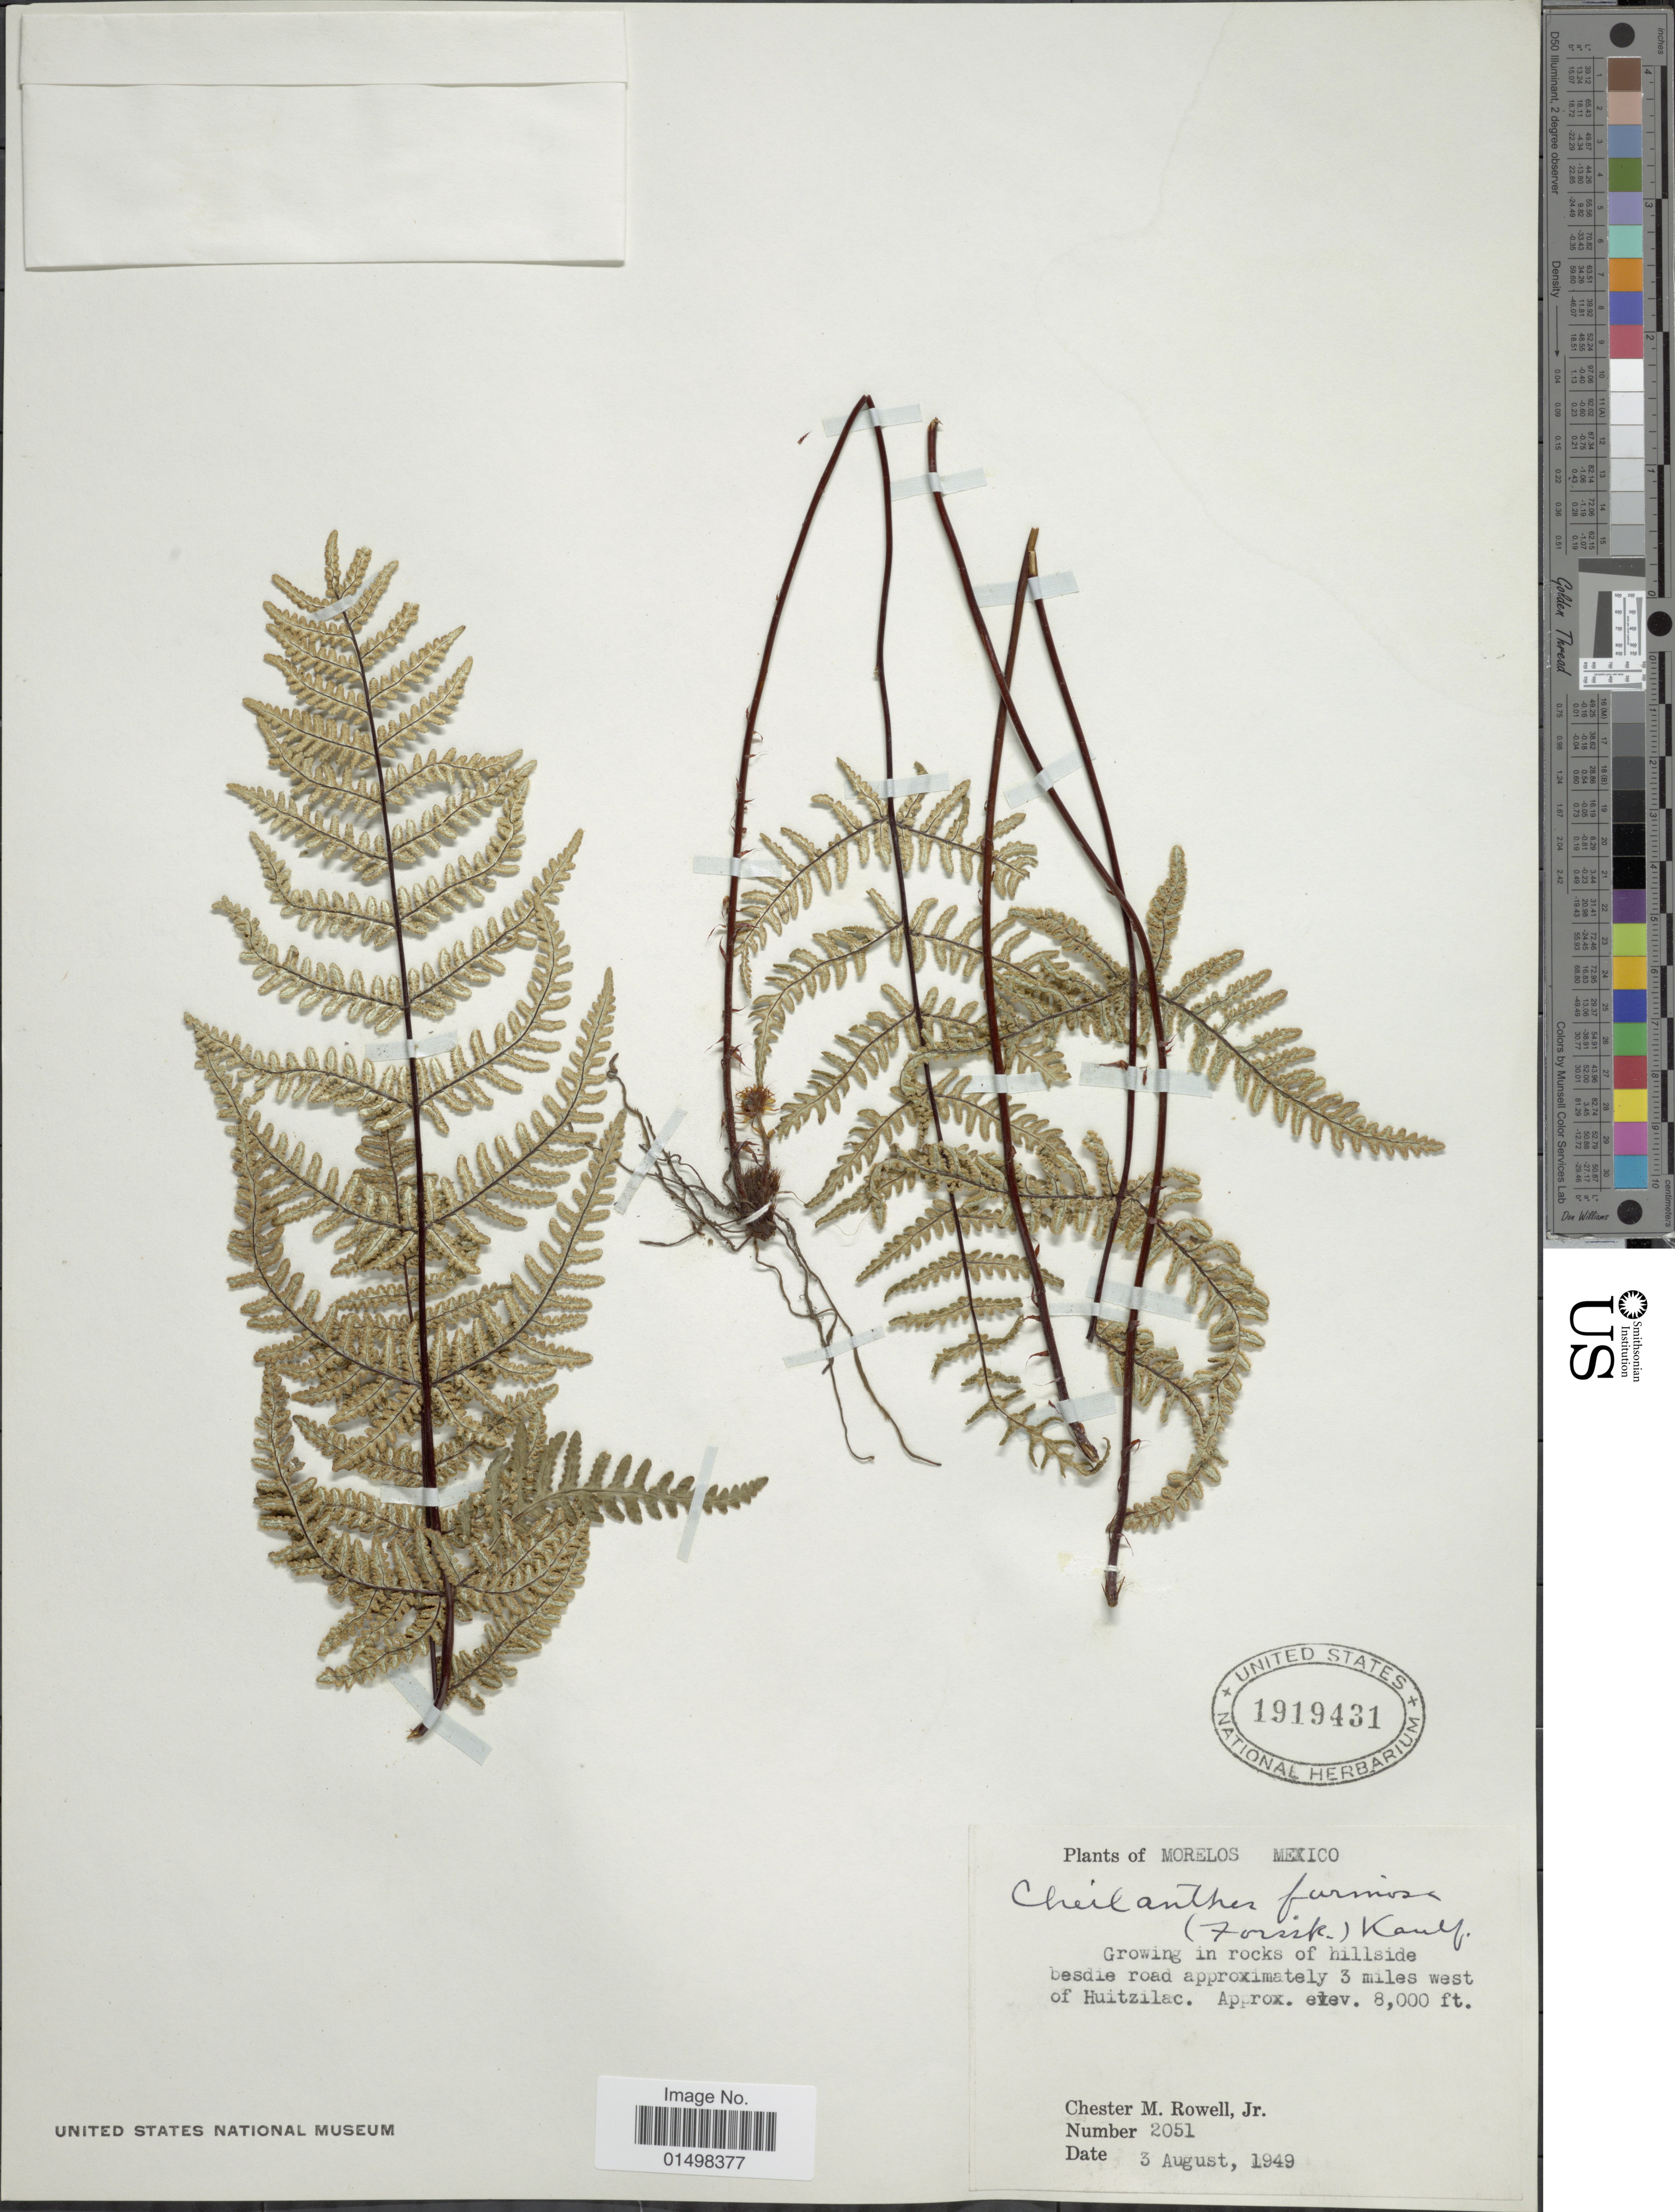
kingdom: Plantae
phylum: Tracheophyta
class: Polypodiopsida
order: Polypodiales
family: Pteridaceae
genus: Aleuritopteris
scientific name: Aleuritopteris farinosa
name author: (Forssk.) Fée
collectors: C. M. Rowell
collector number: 2051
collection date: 1949-08-03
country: Mexico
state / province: Morelos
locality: In rocks of hillside besdie road approximately 3 miles west of Huitzilac.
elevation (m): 2438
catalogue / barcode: US 1919431